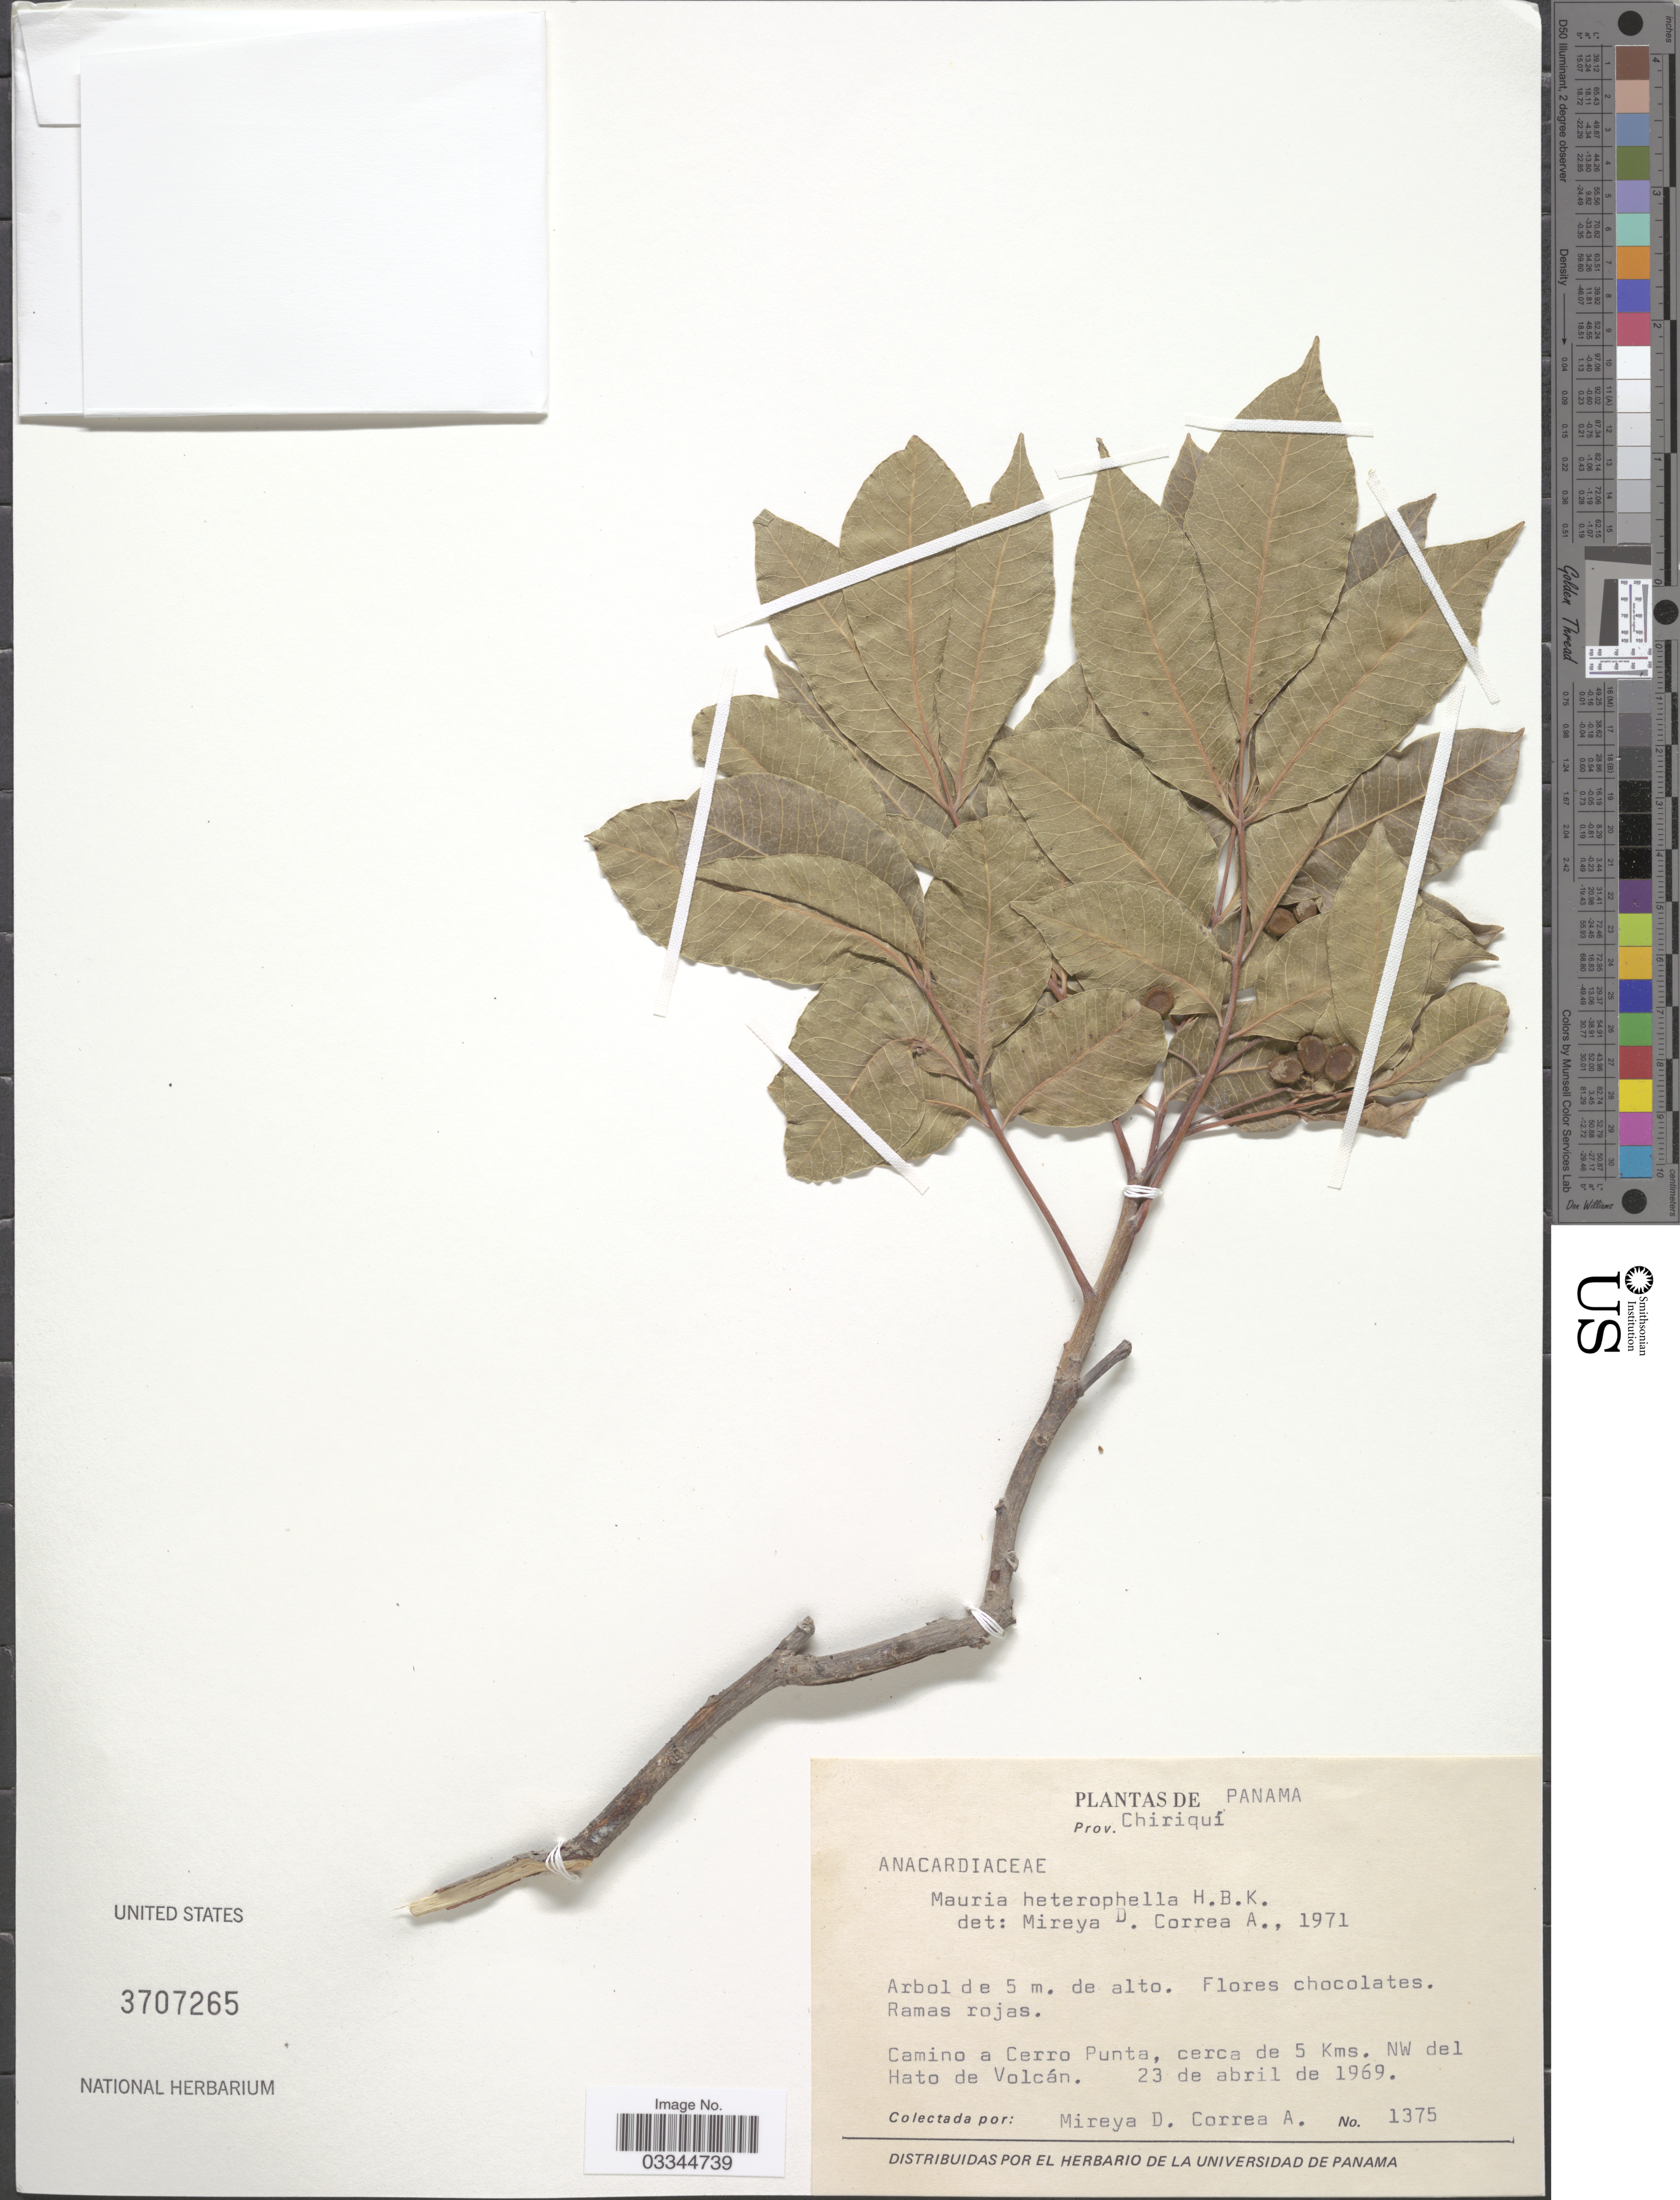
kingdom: Plantae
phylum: Tracheophyta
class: Magnoliopsida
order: Sapindales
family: Anacardiaceae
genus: Mauria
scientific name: Mauria heterophylla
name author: Kunth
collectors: M. D. Corrêa-A.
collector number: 1375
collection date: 1969-04-23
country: Panama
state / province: Chiriqui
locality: Camino a Cerro Punta, cerca de 5 Kms. NW del Hato de Volcán.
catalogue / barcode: US 3707265